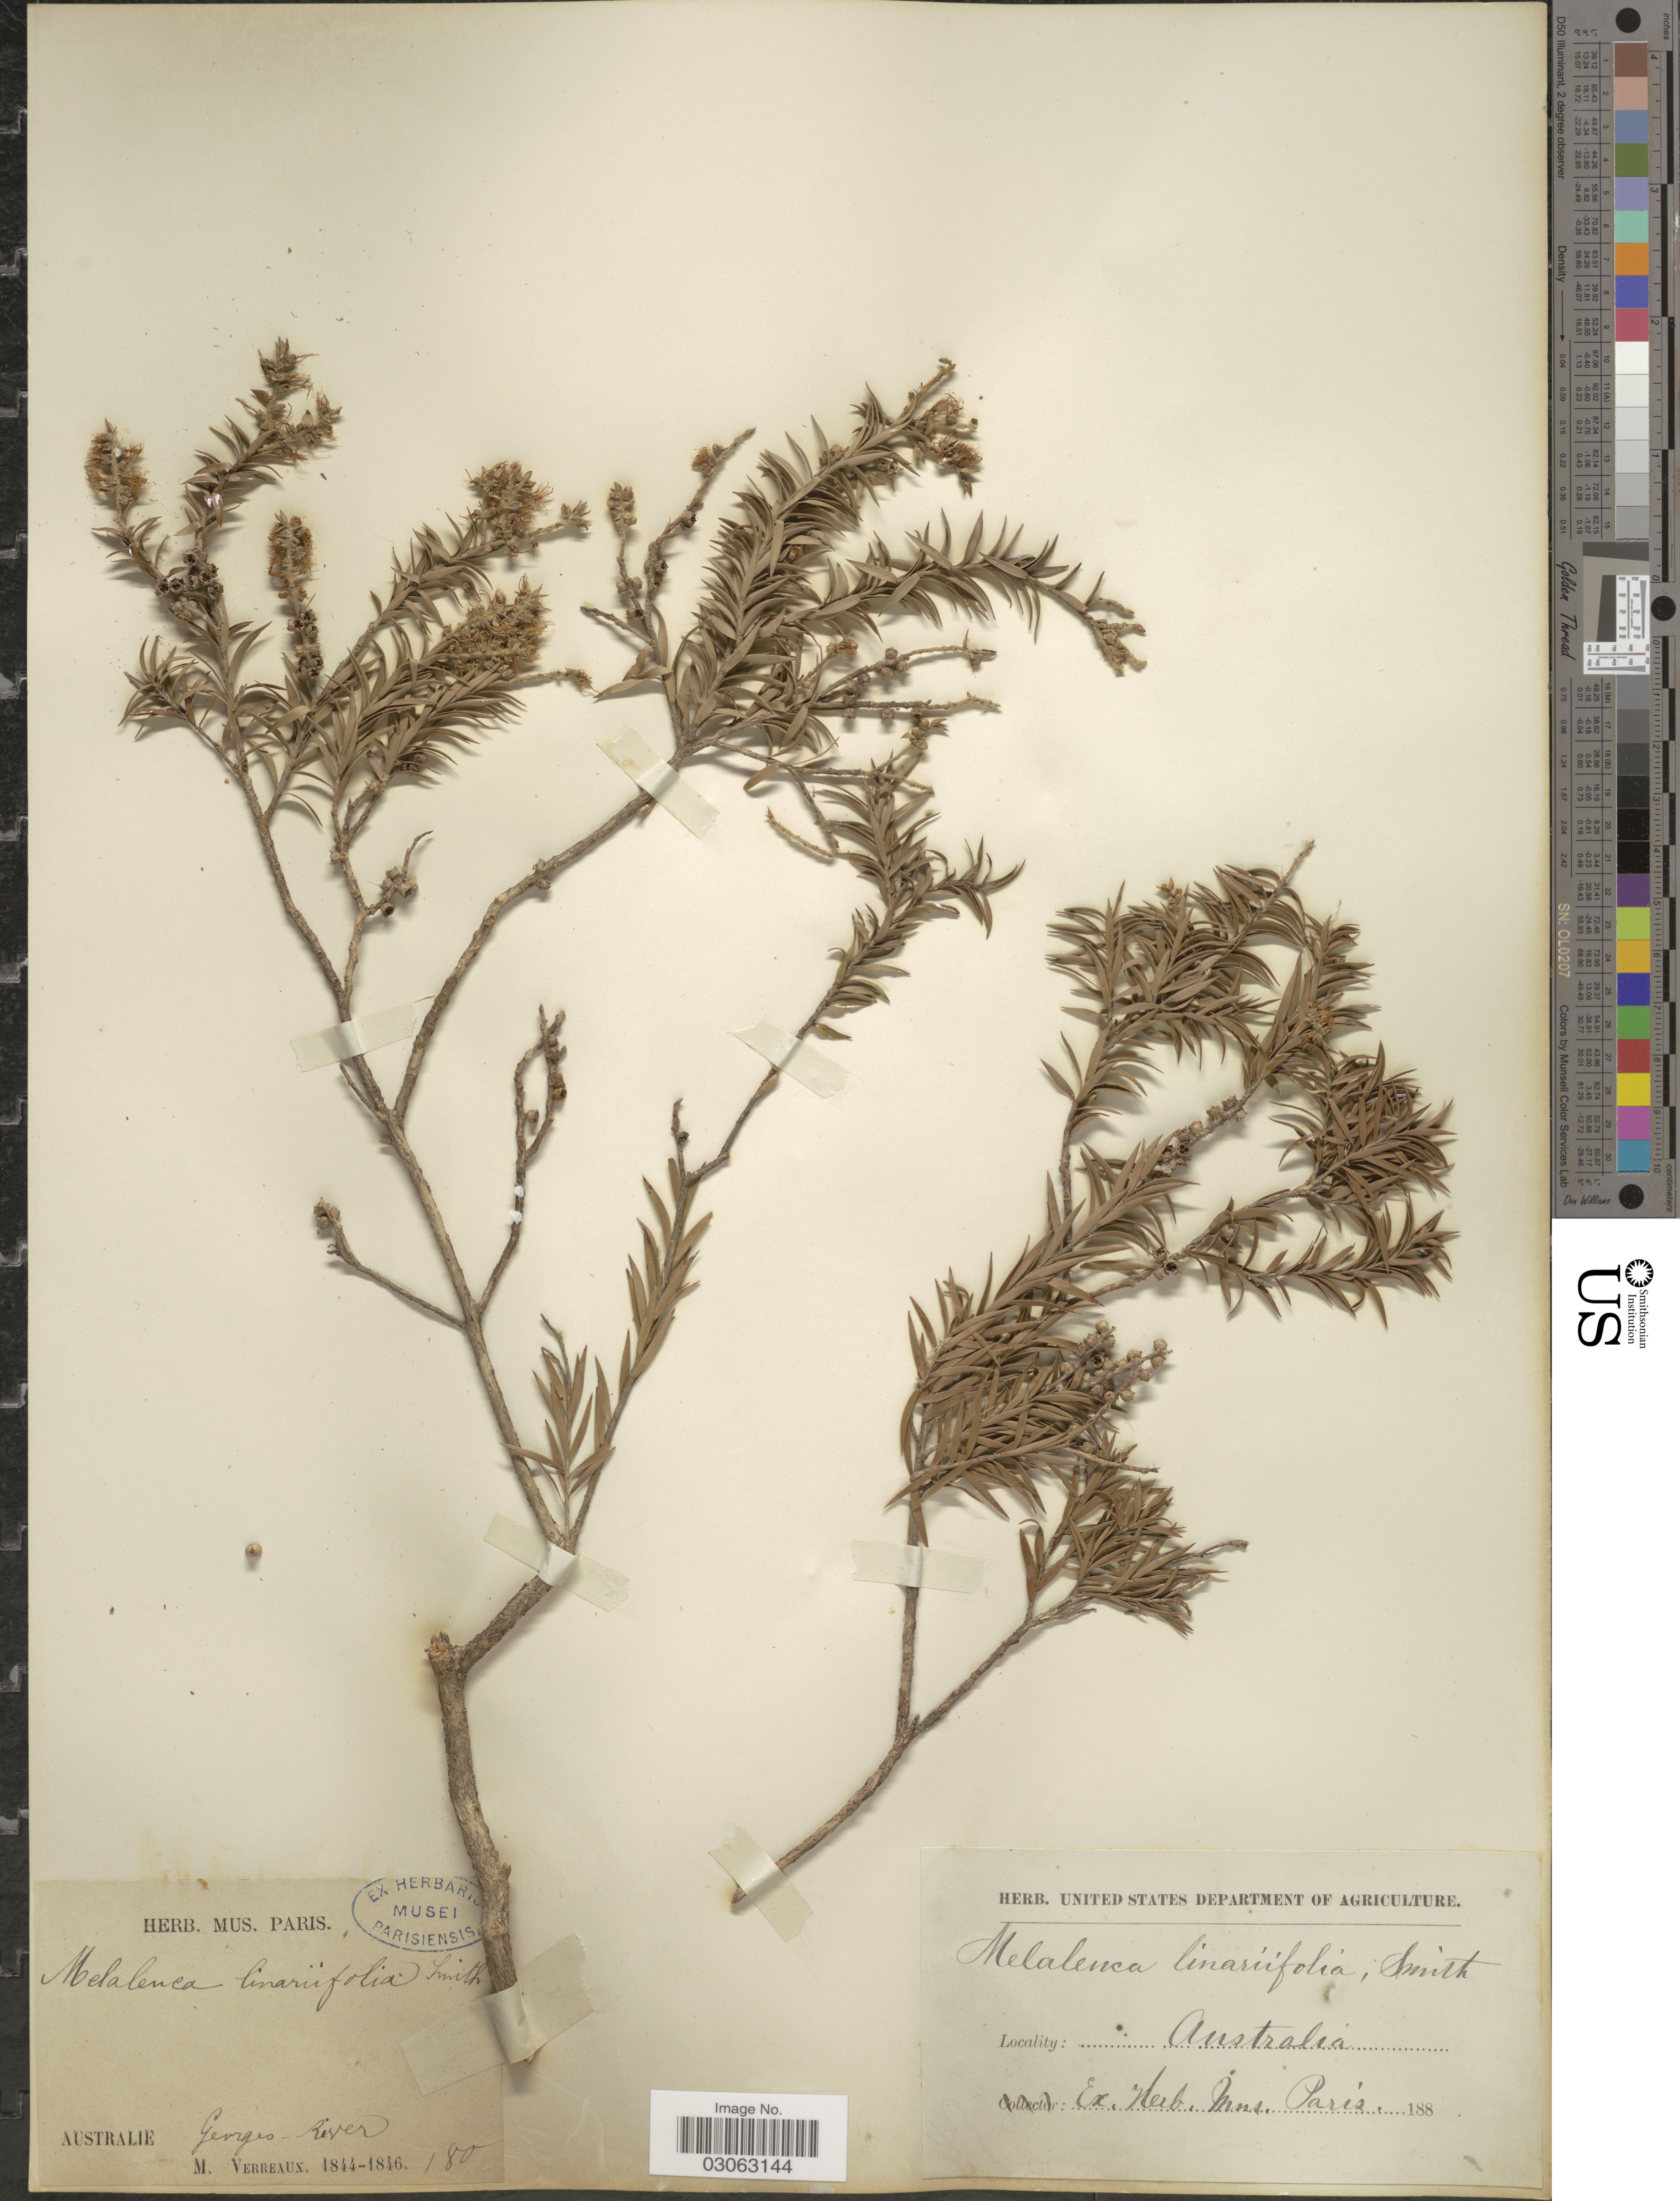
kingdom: Plantae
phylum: Tracheophyta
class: Magnoliopsida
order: Myrtales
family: Myrtaceae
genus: Melaleuca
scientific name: Melaleuca linariifolia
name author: Sm.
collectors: M. Verreaux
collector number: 180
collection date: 1844/1846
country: Australia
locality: Georges-River.